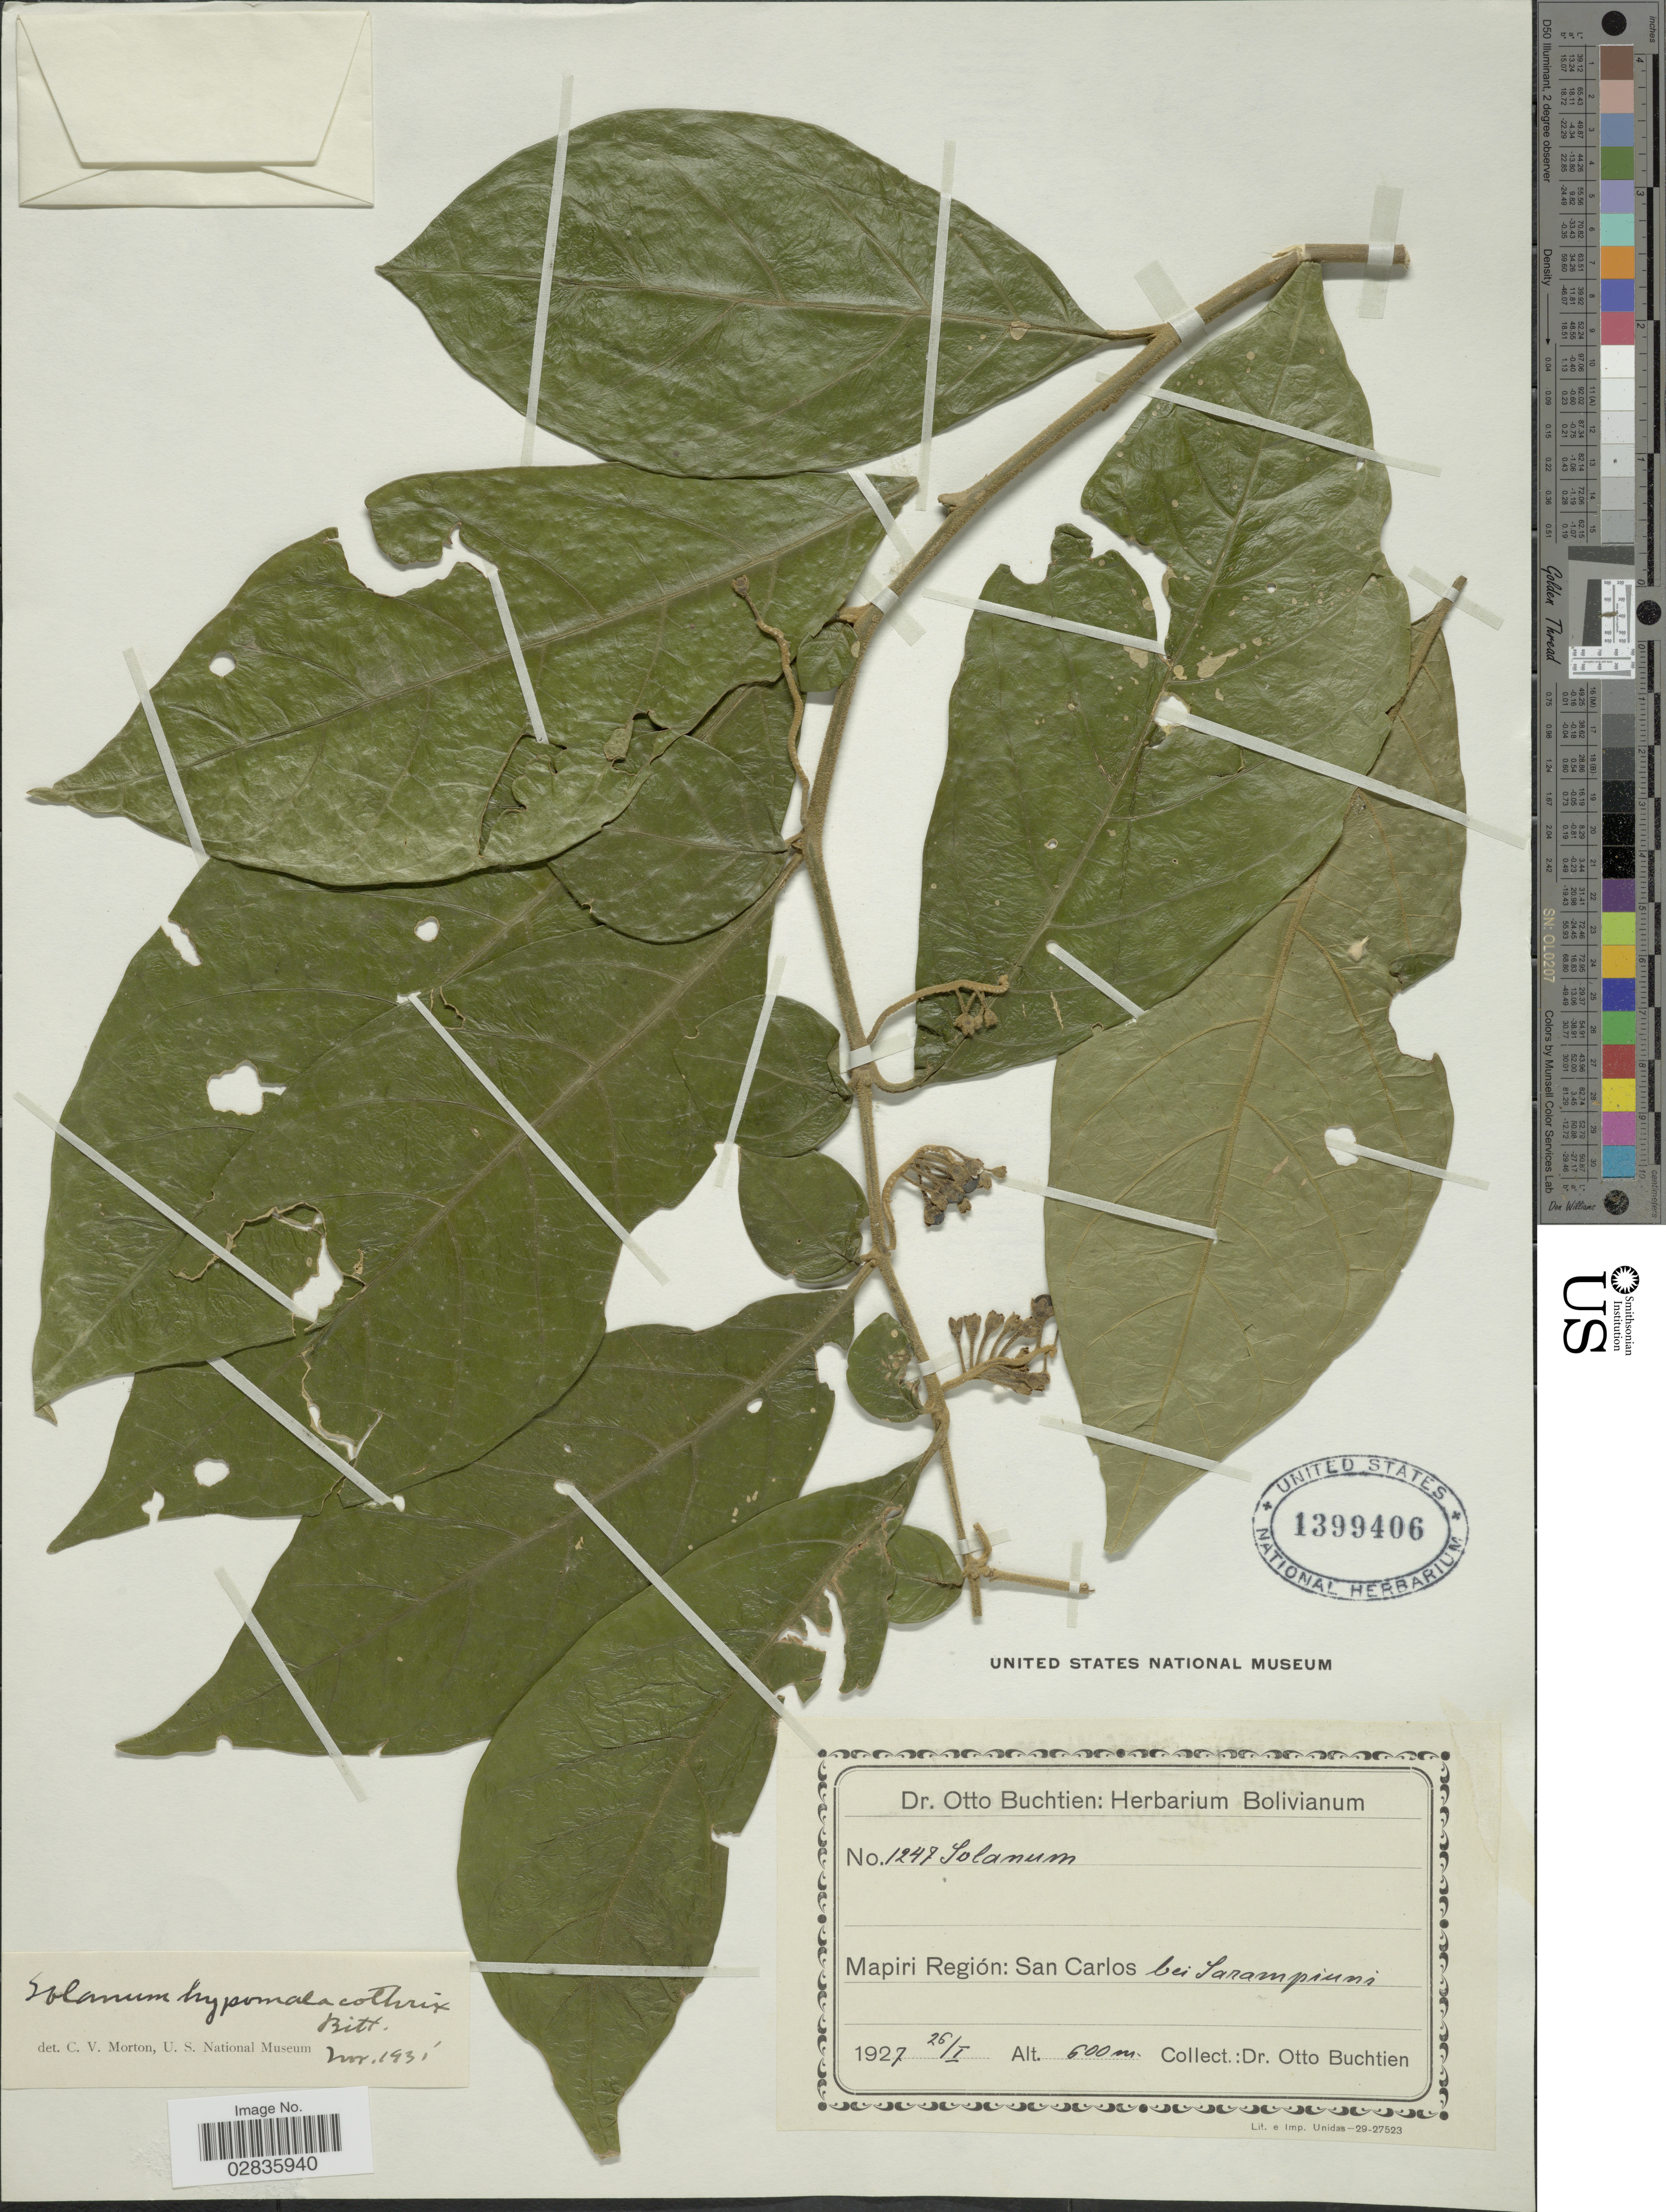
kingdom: Plantae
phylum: Tracheophyta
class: Magnoliopsida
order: Solanales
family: Solanaceae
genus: Solanum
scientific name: Solanum hypomalacothrix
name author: Bitter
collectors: O. Buchtien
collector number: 1247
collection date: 1927-01-26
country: Bolivia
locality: Mapiri Región: San Carlos bei Sarampiuni.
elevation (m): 600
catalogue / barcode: US 1399406